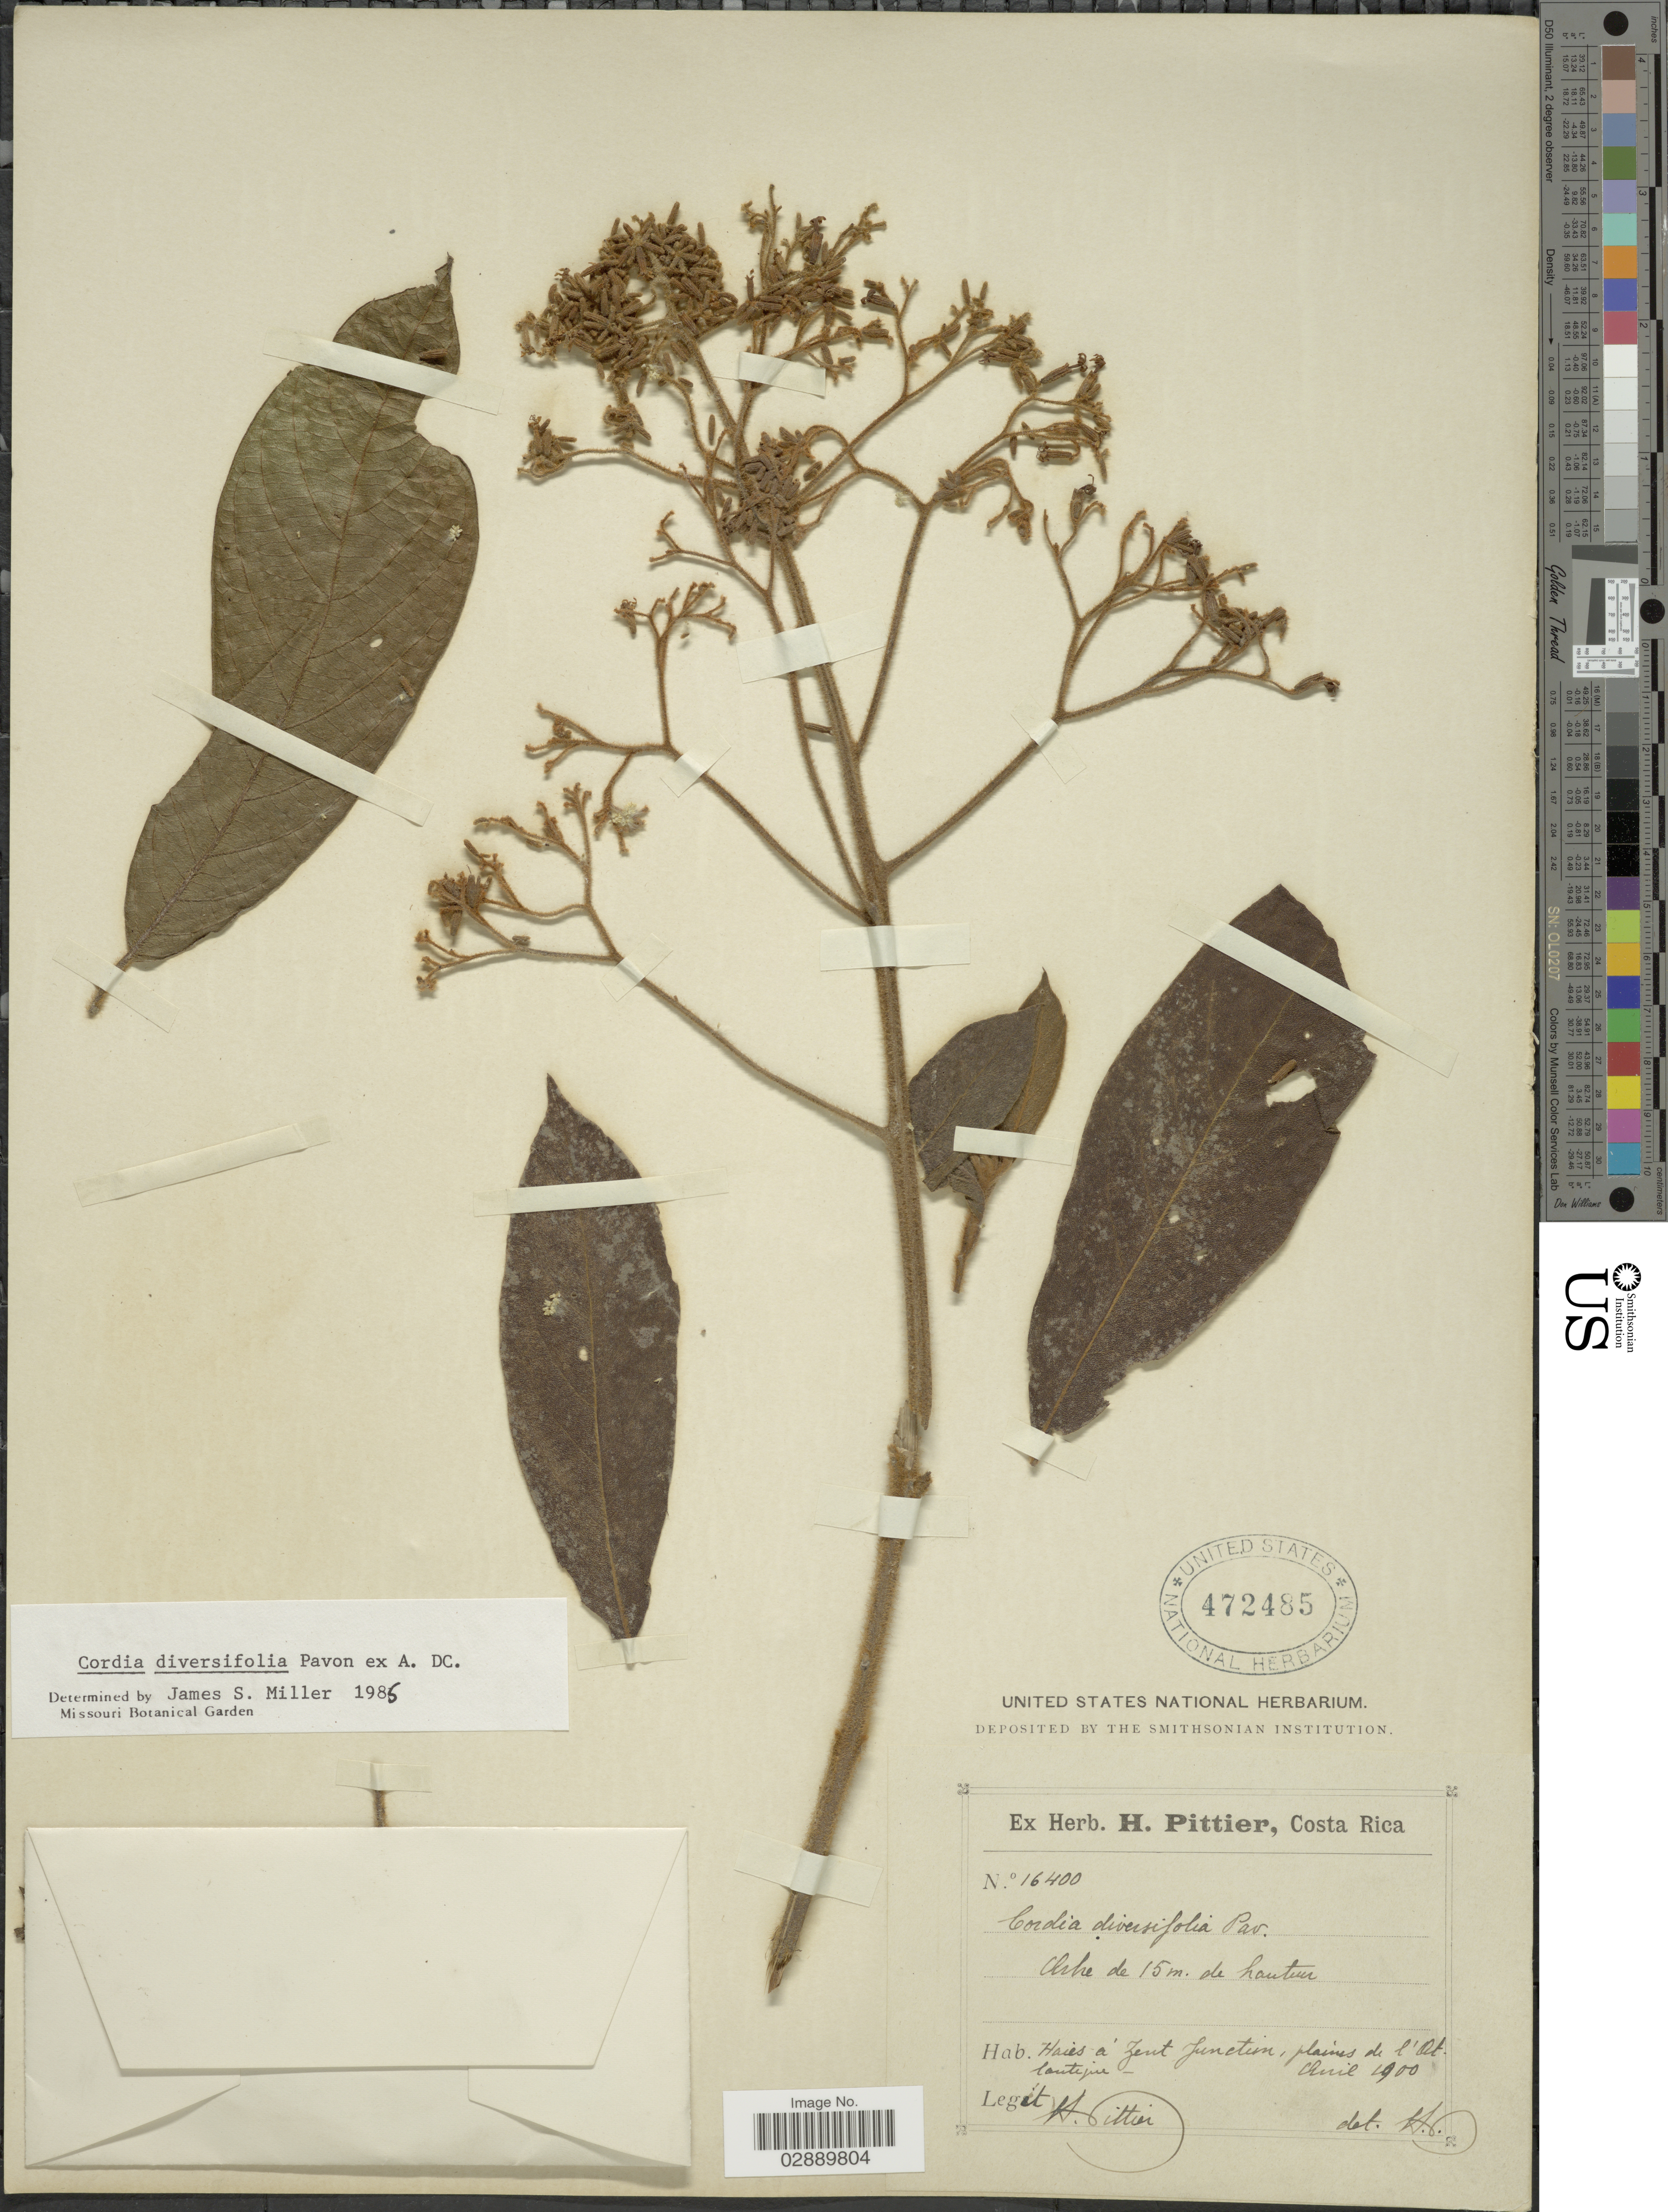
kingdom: Plantae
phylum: Tracheophyta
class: Magnoliopsida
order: Boraginales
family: Cordiaceae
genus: Cordia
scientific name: Cordia diversifolia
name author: Pav. ex DC.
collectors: H. F. Pittier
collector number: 16400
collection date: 1900-04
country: Costa Rica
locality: Haies á Zent Junction, plaines de l'Atlantique.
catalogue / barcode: US 472485